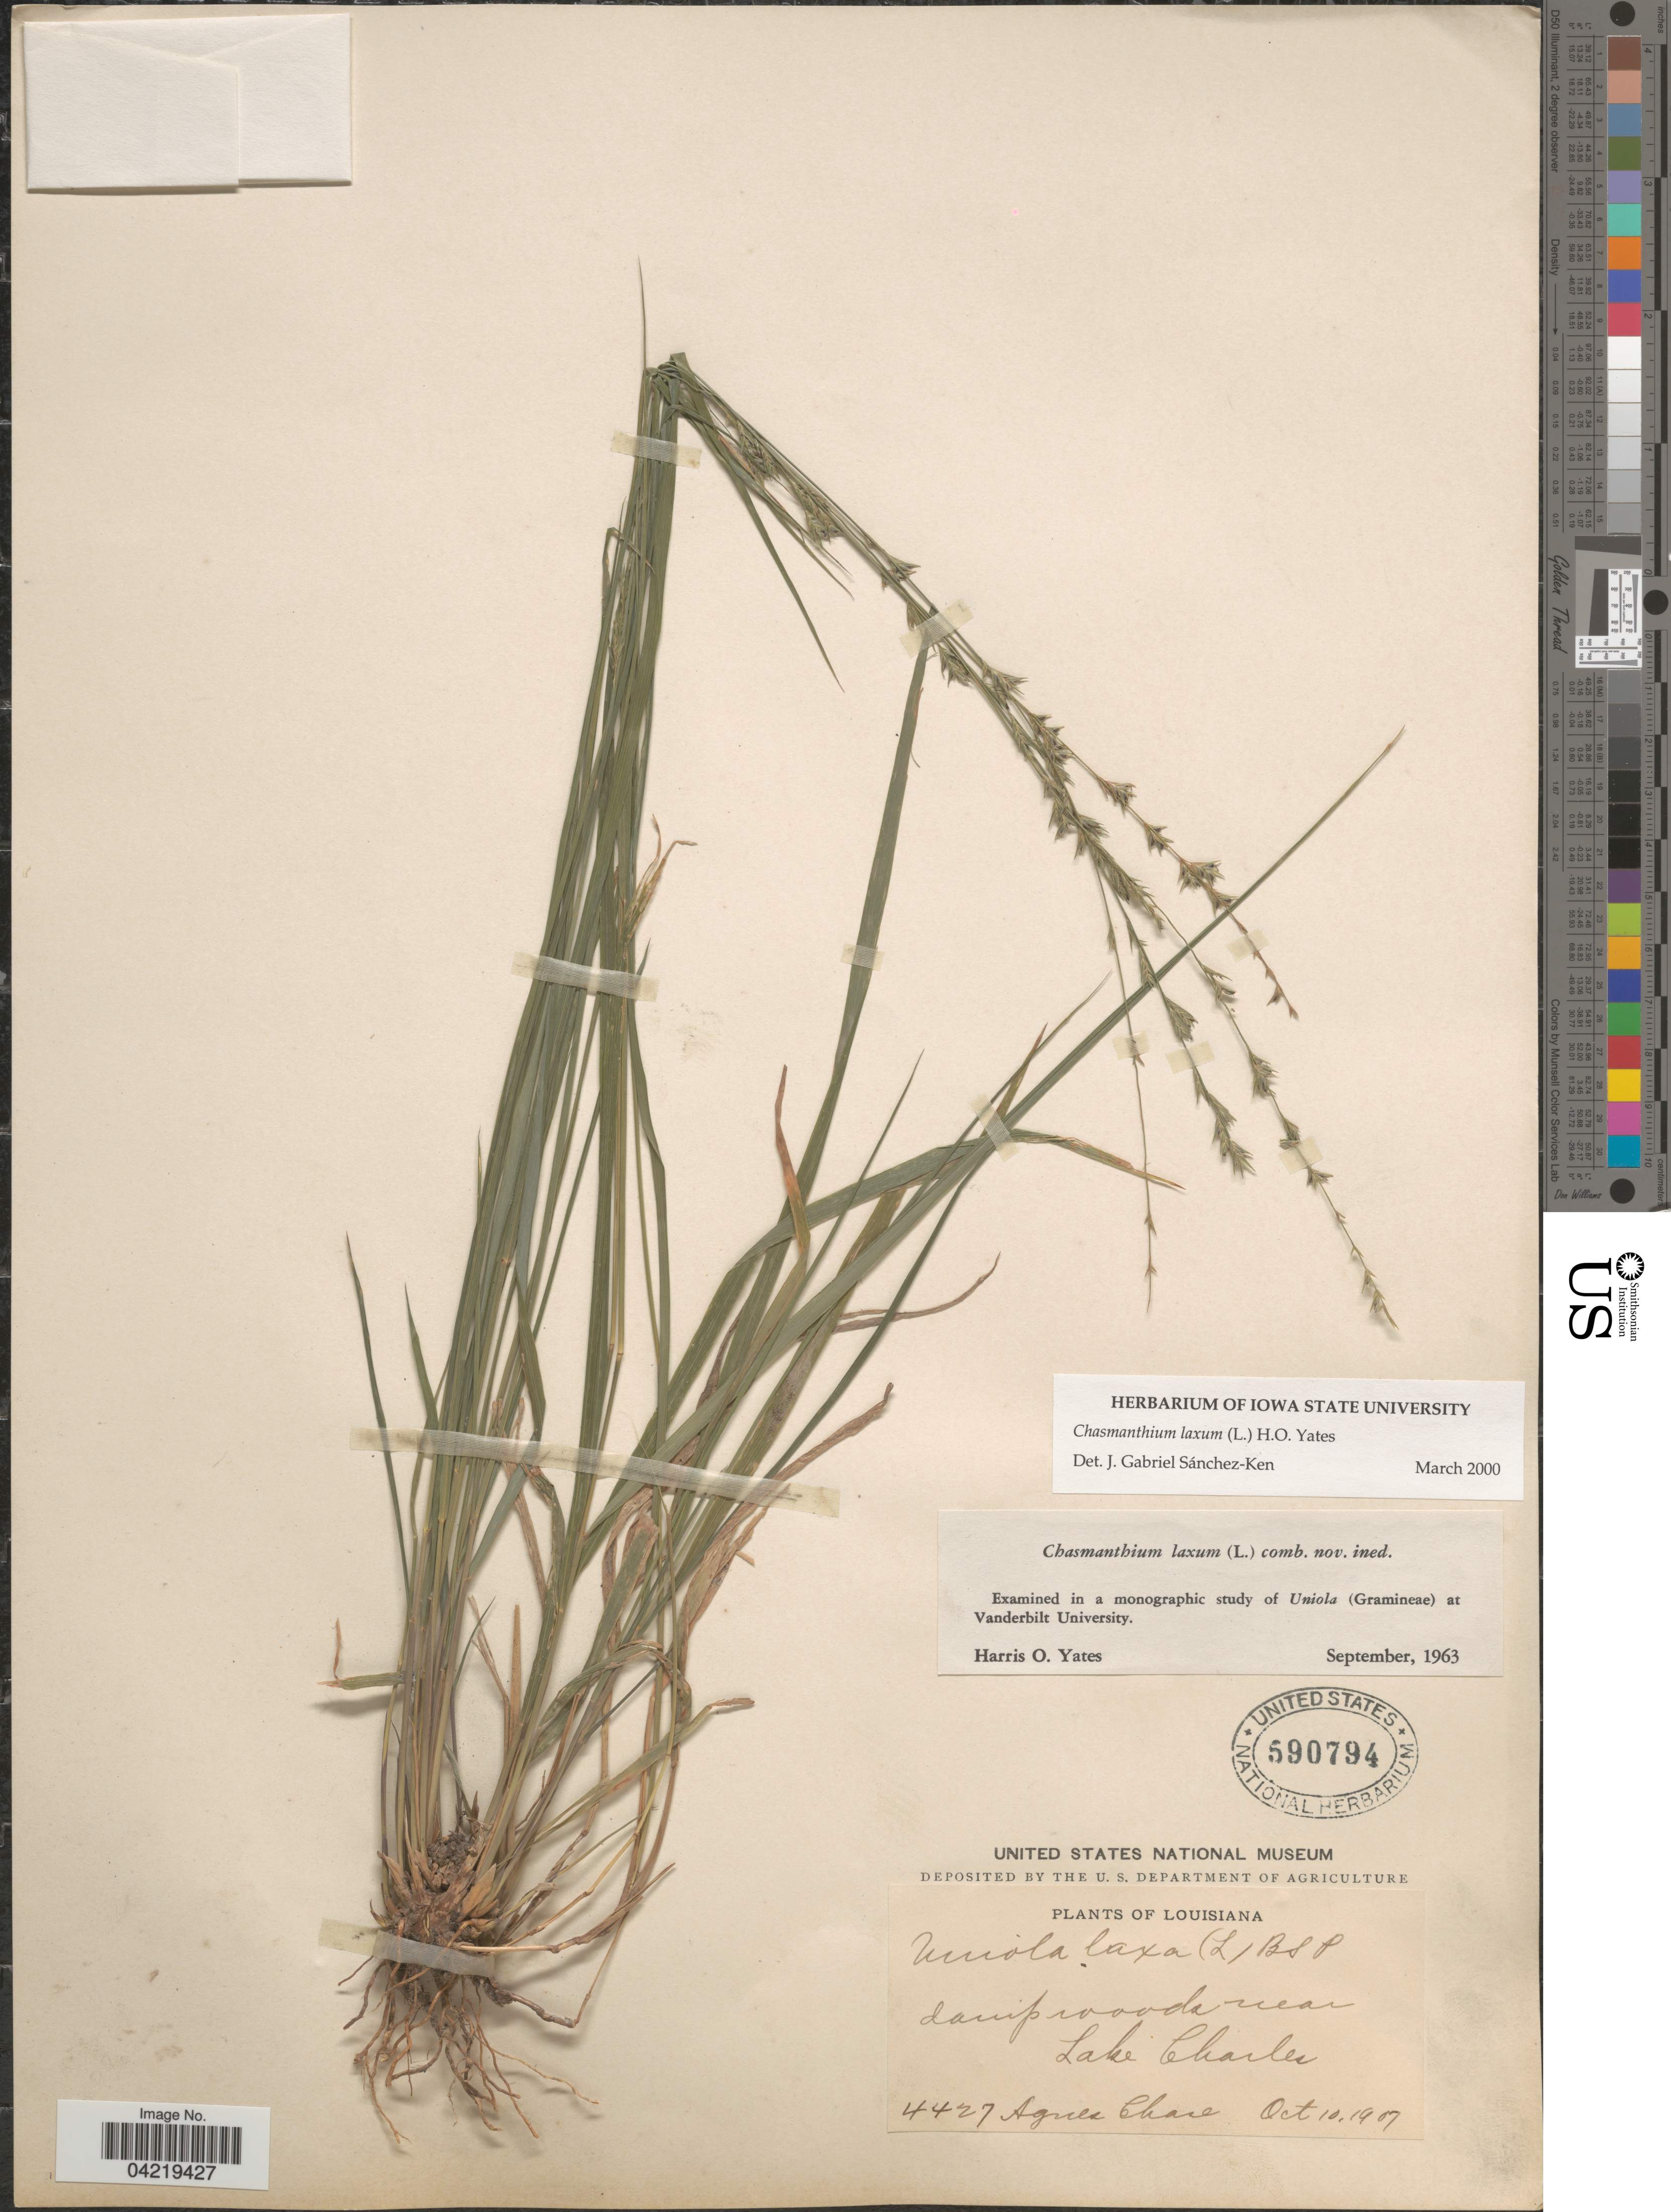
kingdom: Plantae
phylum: Tracheophyta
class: Liliopsida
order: Poales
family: Poaceae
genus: Chasmanthium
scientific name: Chasmanthium laxum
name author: (L.) H.O. Yates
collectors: A. Chase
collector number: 4427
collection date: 1907-10-10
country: United States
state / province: Louisiana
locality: Damp woods near Lake Charles.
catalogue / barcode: US 590794